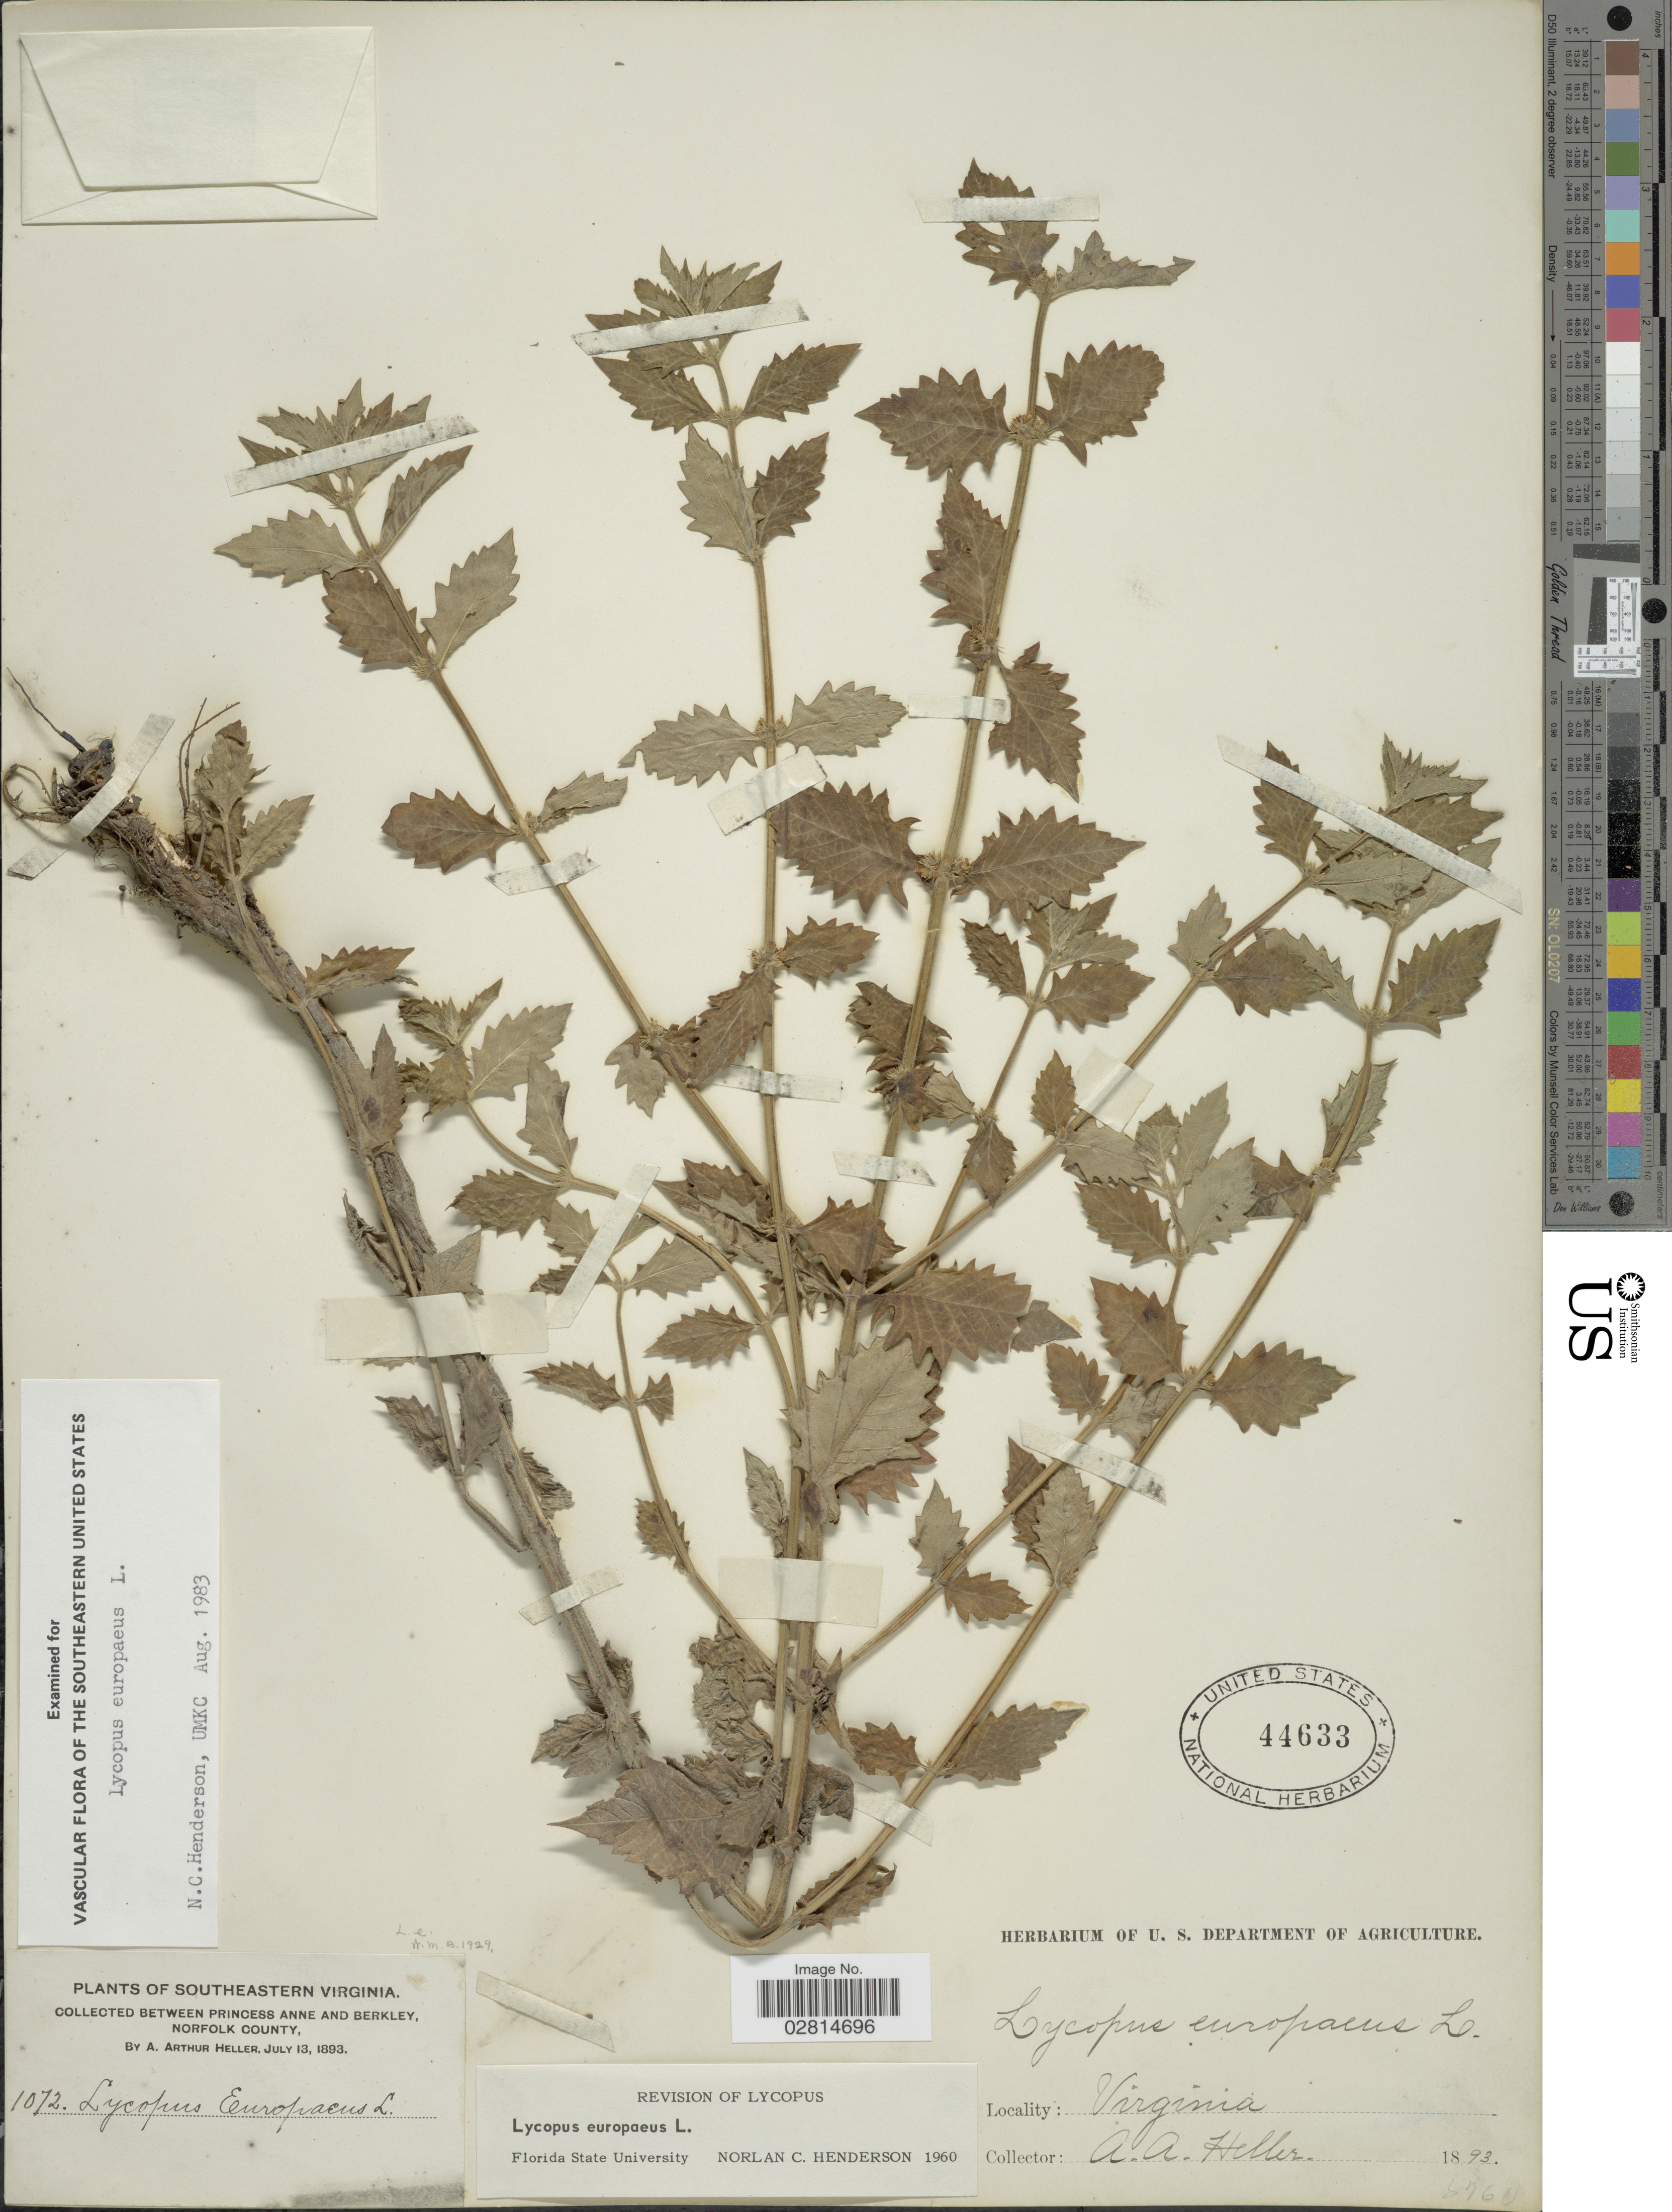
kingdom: Plantae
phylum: Tracheophyta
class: Magnoliopsida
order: Lamiales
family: Lamiaceae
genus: Lycopus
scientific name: Lycopus europaeus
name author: L.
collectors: A. A. Heller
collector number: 1072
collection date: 1893-07-13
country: United States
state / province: Virginia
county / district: City of Norfolk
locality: Southeastern Virginia. Between Princess Anne and Berkley, Norfolk County.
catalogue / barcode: US 44633